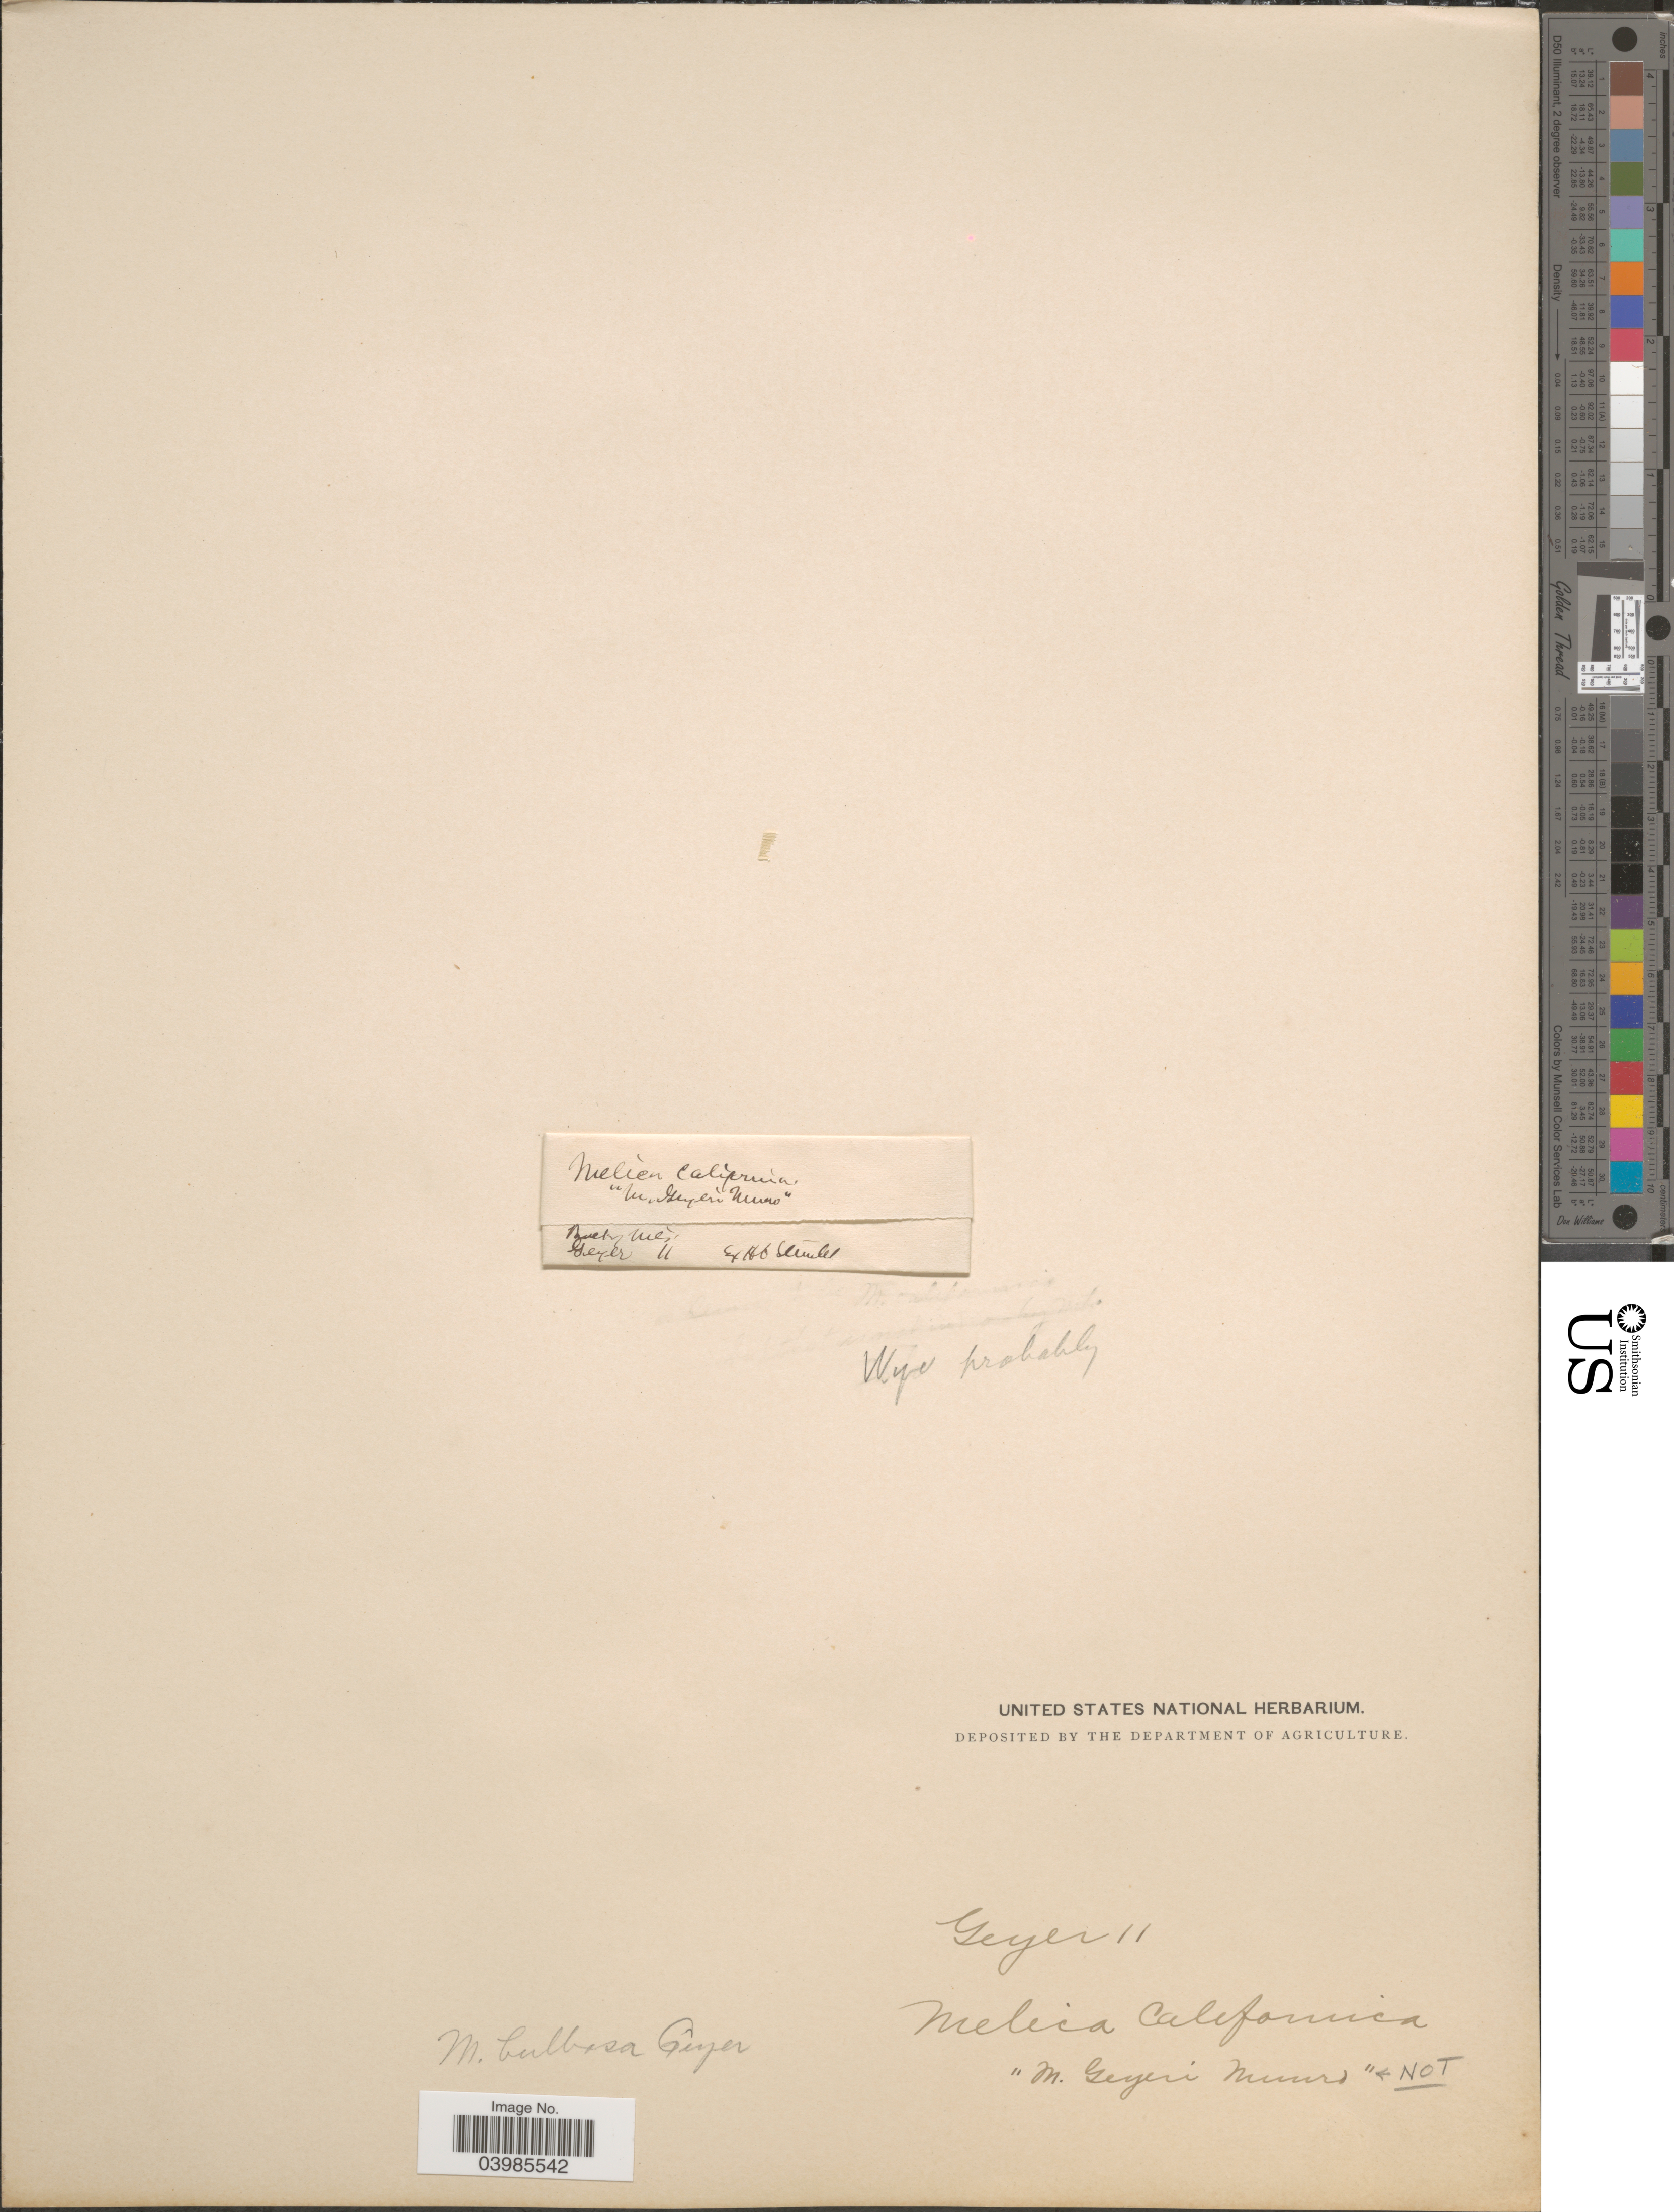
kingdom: Plantae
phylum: Tracheophyta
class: Liliopsida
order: Poales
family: Poaceae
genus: Melica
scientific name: Melica bulbosa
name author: Geyer ex Porter & J.M. Coult.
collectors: M. Geyer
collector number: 11?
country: United States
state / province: Wyoming